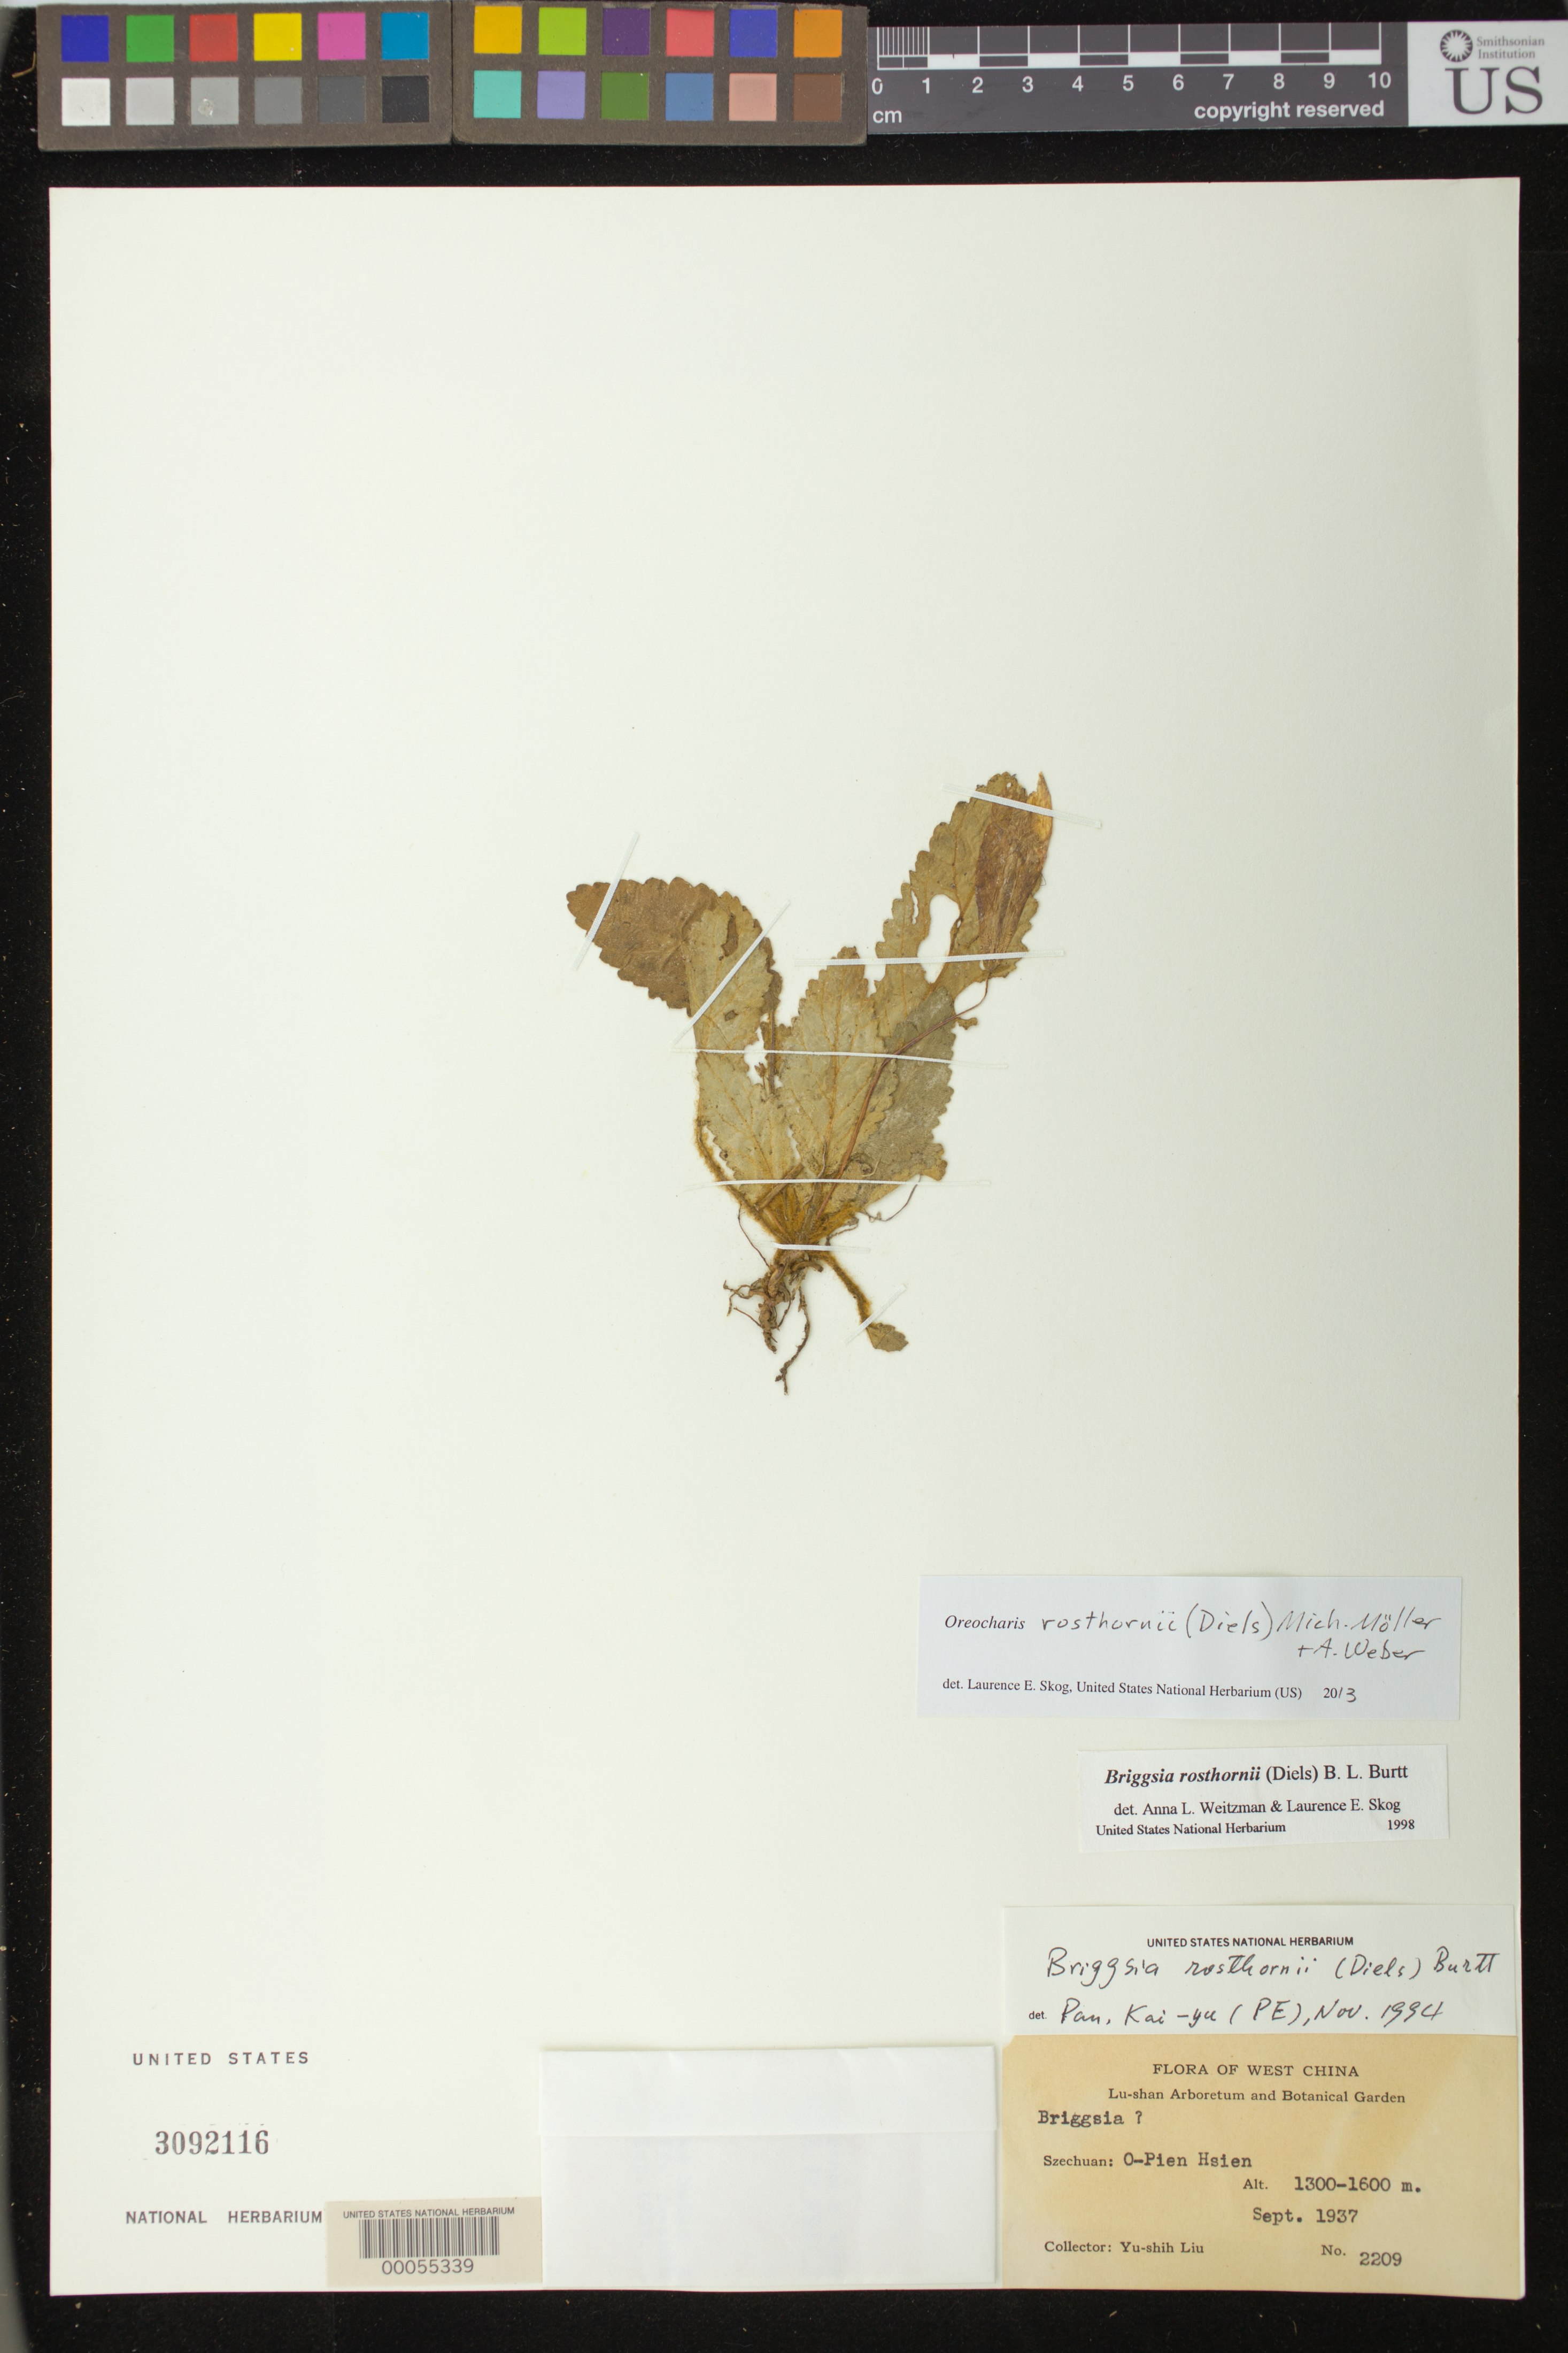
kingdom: Plantae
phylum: Tracheophyta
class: Magnoliopsida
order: Lamiales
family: Gesneriaceae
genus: Oreocharis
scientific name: Oreocharis rosthornii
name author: (Diels) Mich. Möller & A. Weber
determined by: Skog, Laurence E.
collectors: Y.-S. Liu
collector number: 2209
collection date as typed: Sep 1937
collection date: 1937-09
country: China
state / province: Sichuan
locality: O-pien hsien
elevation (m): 1300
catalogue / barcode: US 3092116